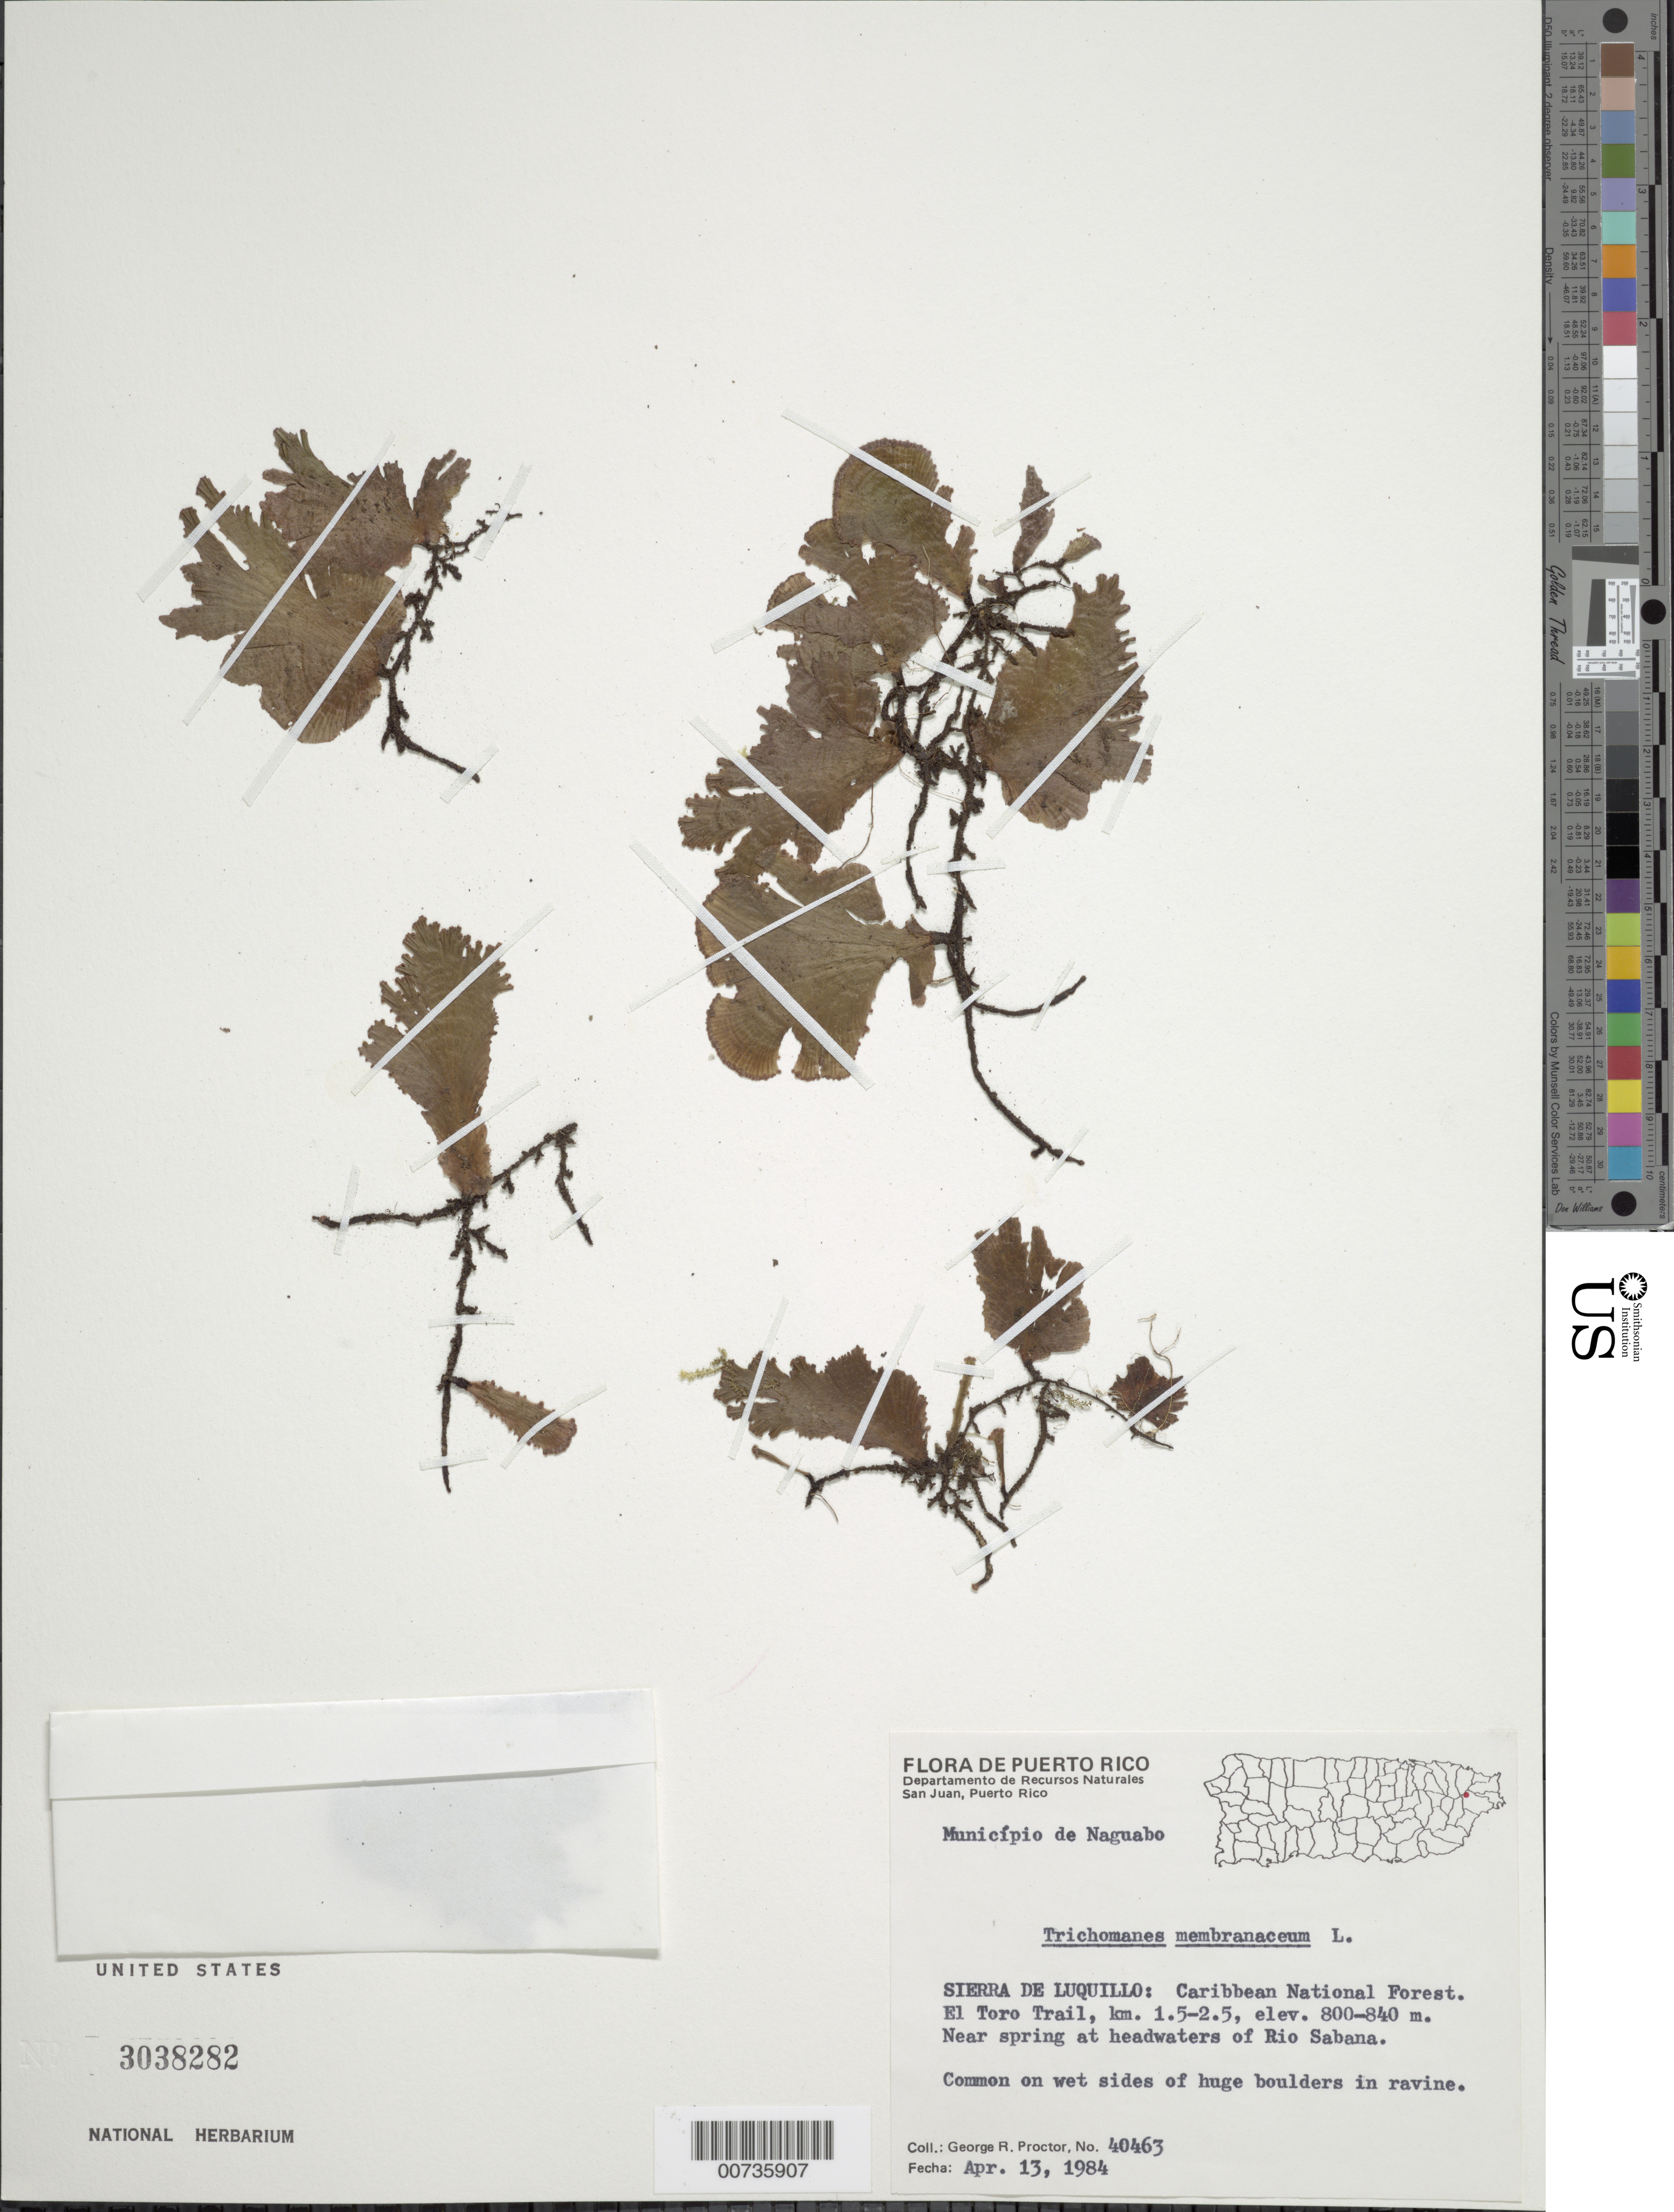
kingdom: Plantae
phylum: Tracheophyta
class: Polypodiopsida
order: Hymenophyllales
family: Hymenophyllaceae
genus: Didymoglossum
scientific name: Didymoglossum membranaceum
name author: (L.) Vareschi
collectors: G. R. Proctor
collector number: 40463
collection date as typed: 13 Apr 1984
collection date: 1984-04-13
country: Puerto Rico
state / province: Naguabo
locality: Mun. Naguabo, Sierra de Luquillo: Carib. Natl. Forest, El Toro Trail, km 1.5-2.5, near spring at headwaters of Rio Sabana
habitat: On wet sides of huge boulders in ravine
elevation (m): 800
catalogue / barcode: US 3038282